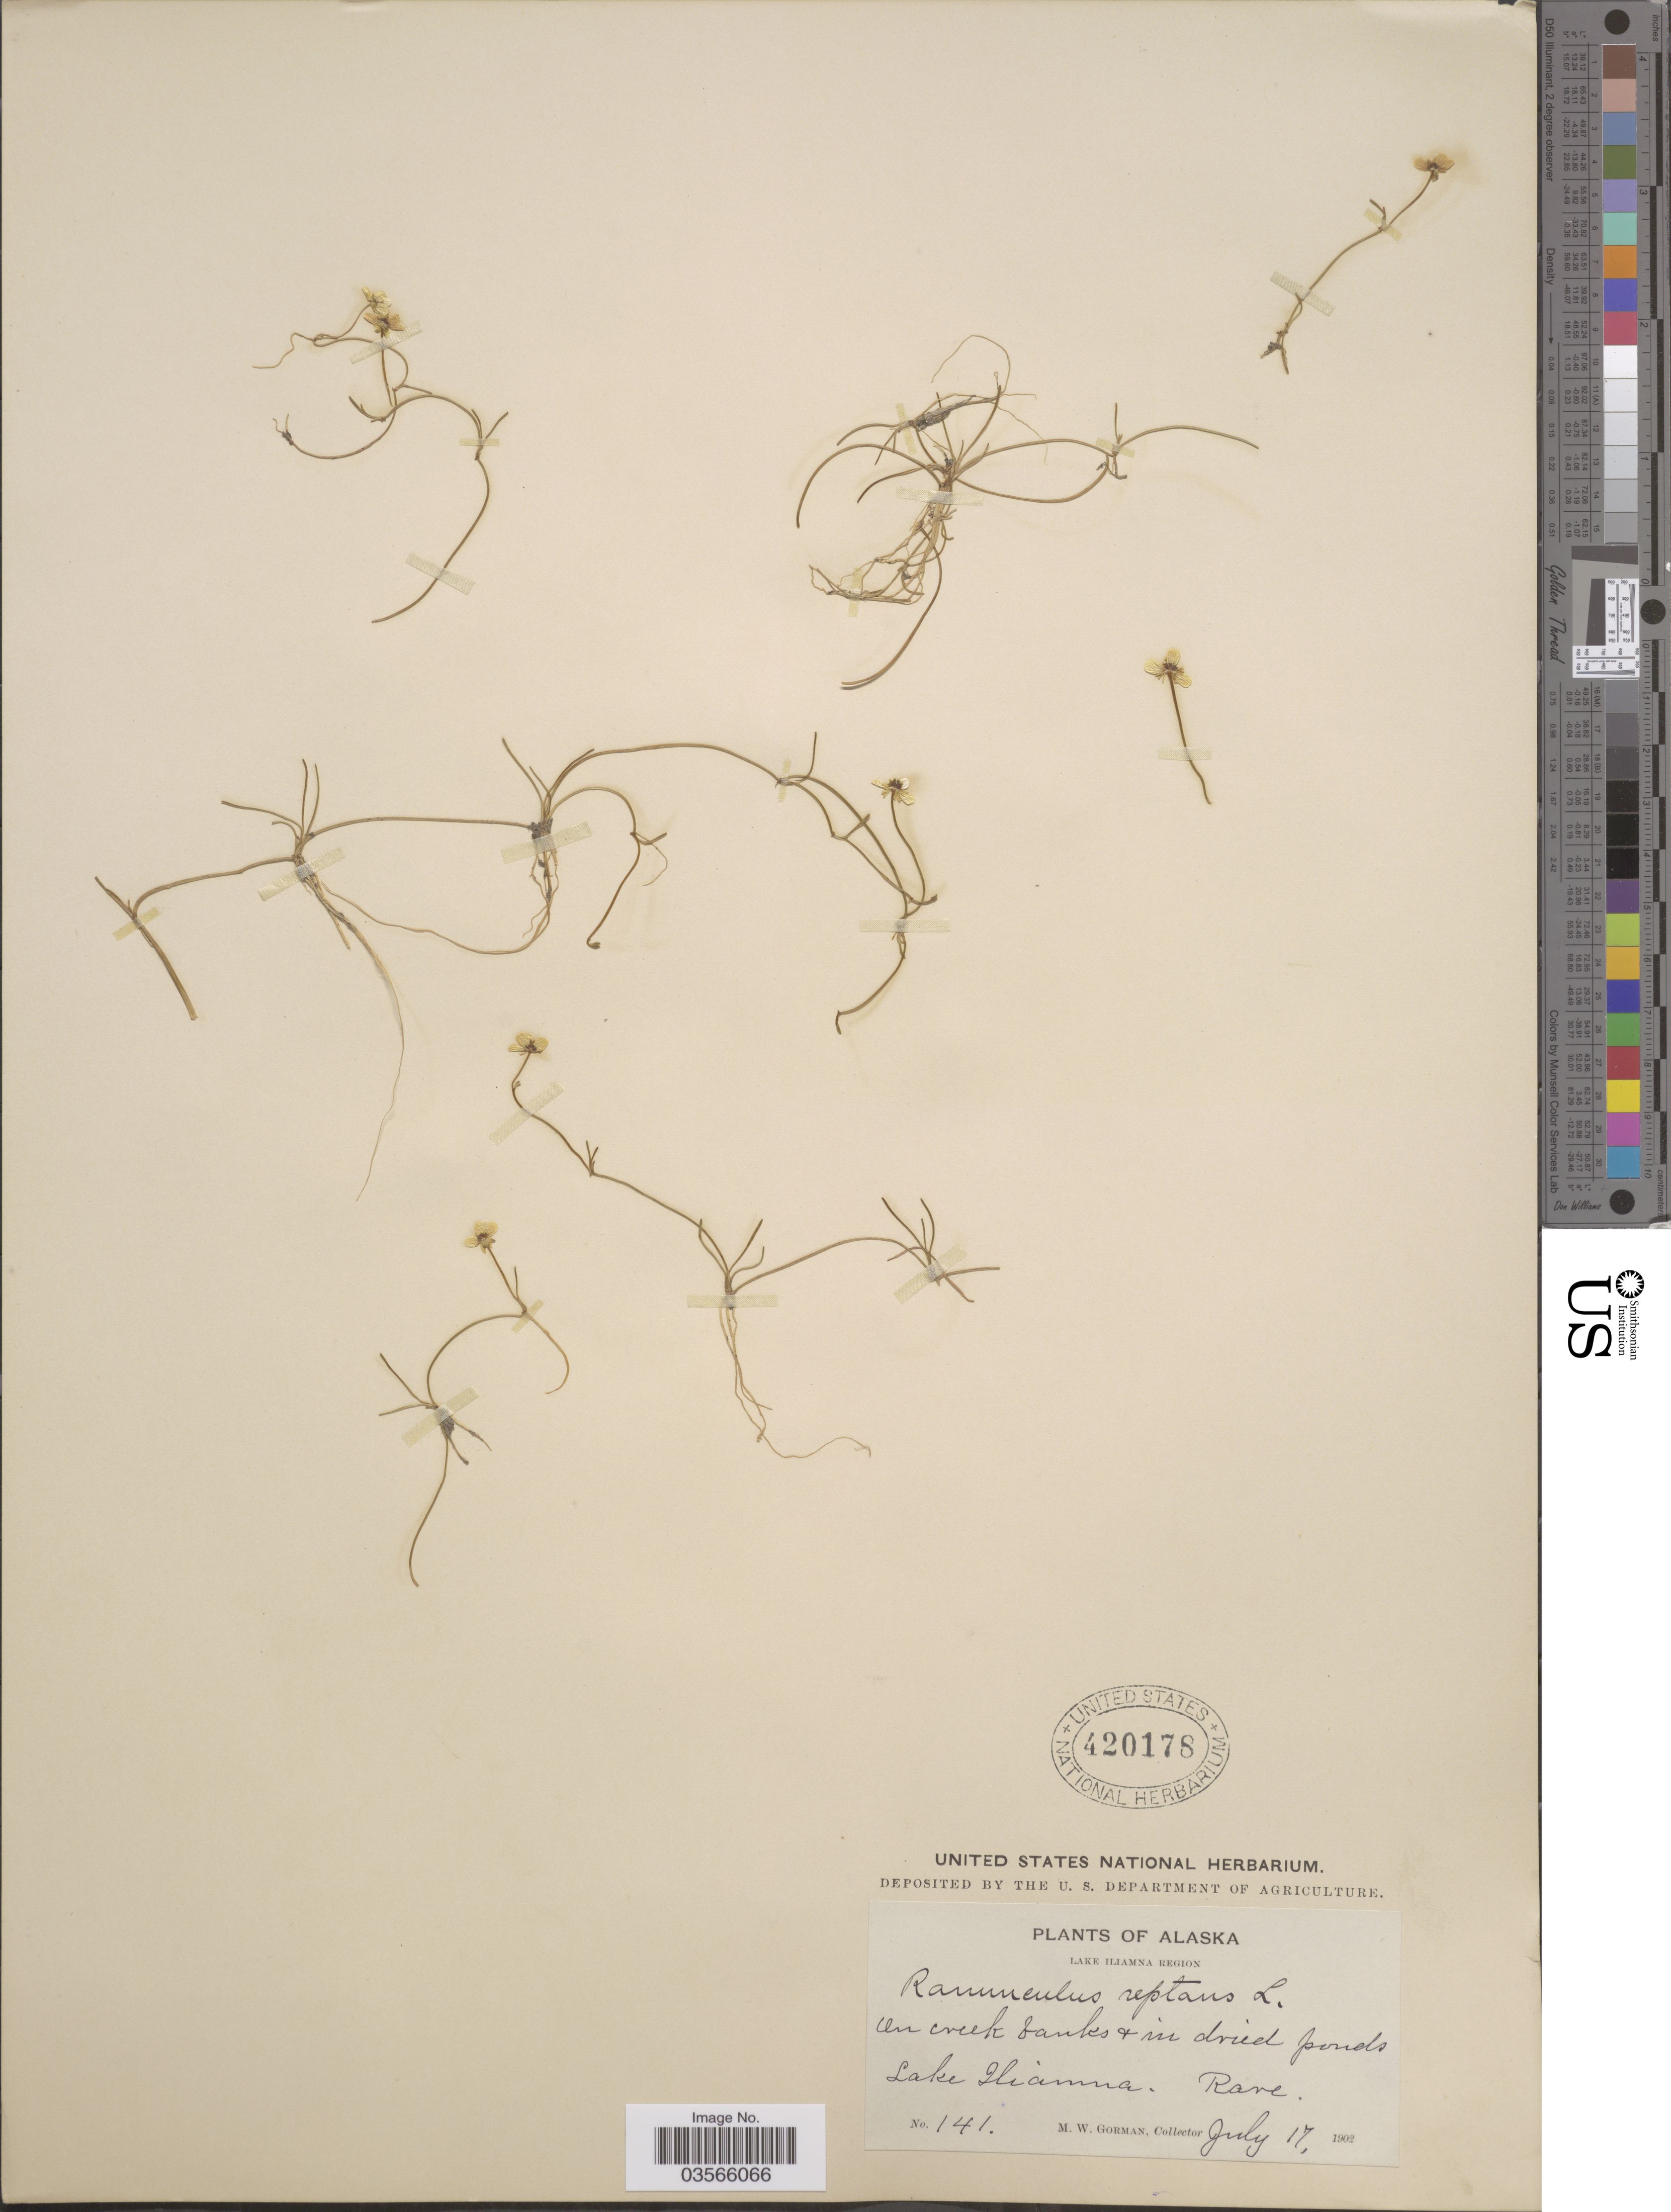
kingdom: Plantae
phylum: Tracheophyta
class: Magnoliopsida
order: Ranunculales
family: Ranunculaceae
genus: Ranunculus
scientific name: Ranunculus flammula var. filiformis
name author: (Michx.) Hook.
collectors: M. W. Gorman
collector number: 141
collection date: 1902-07-17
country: United States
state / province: Alaska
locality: Lake Iliamna Region. Lake Iliamna.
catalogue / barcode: US 420178